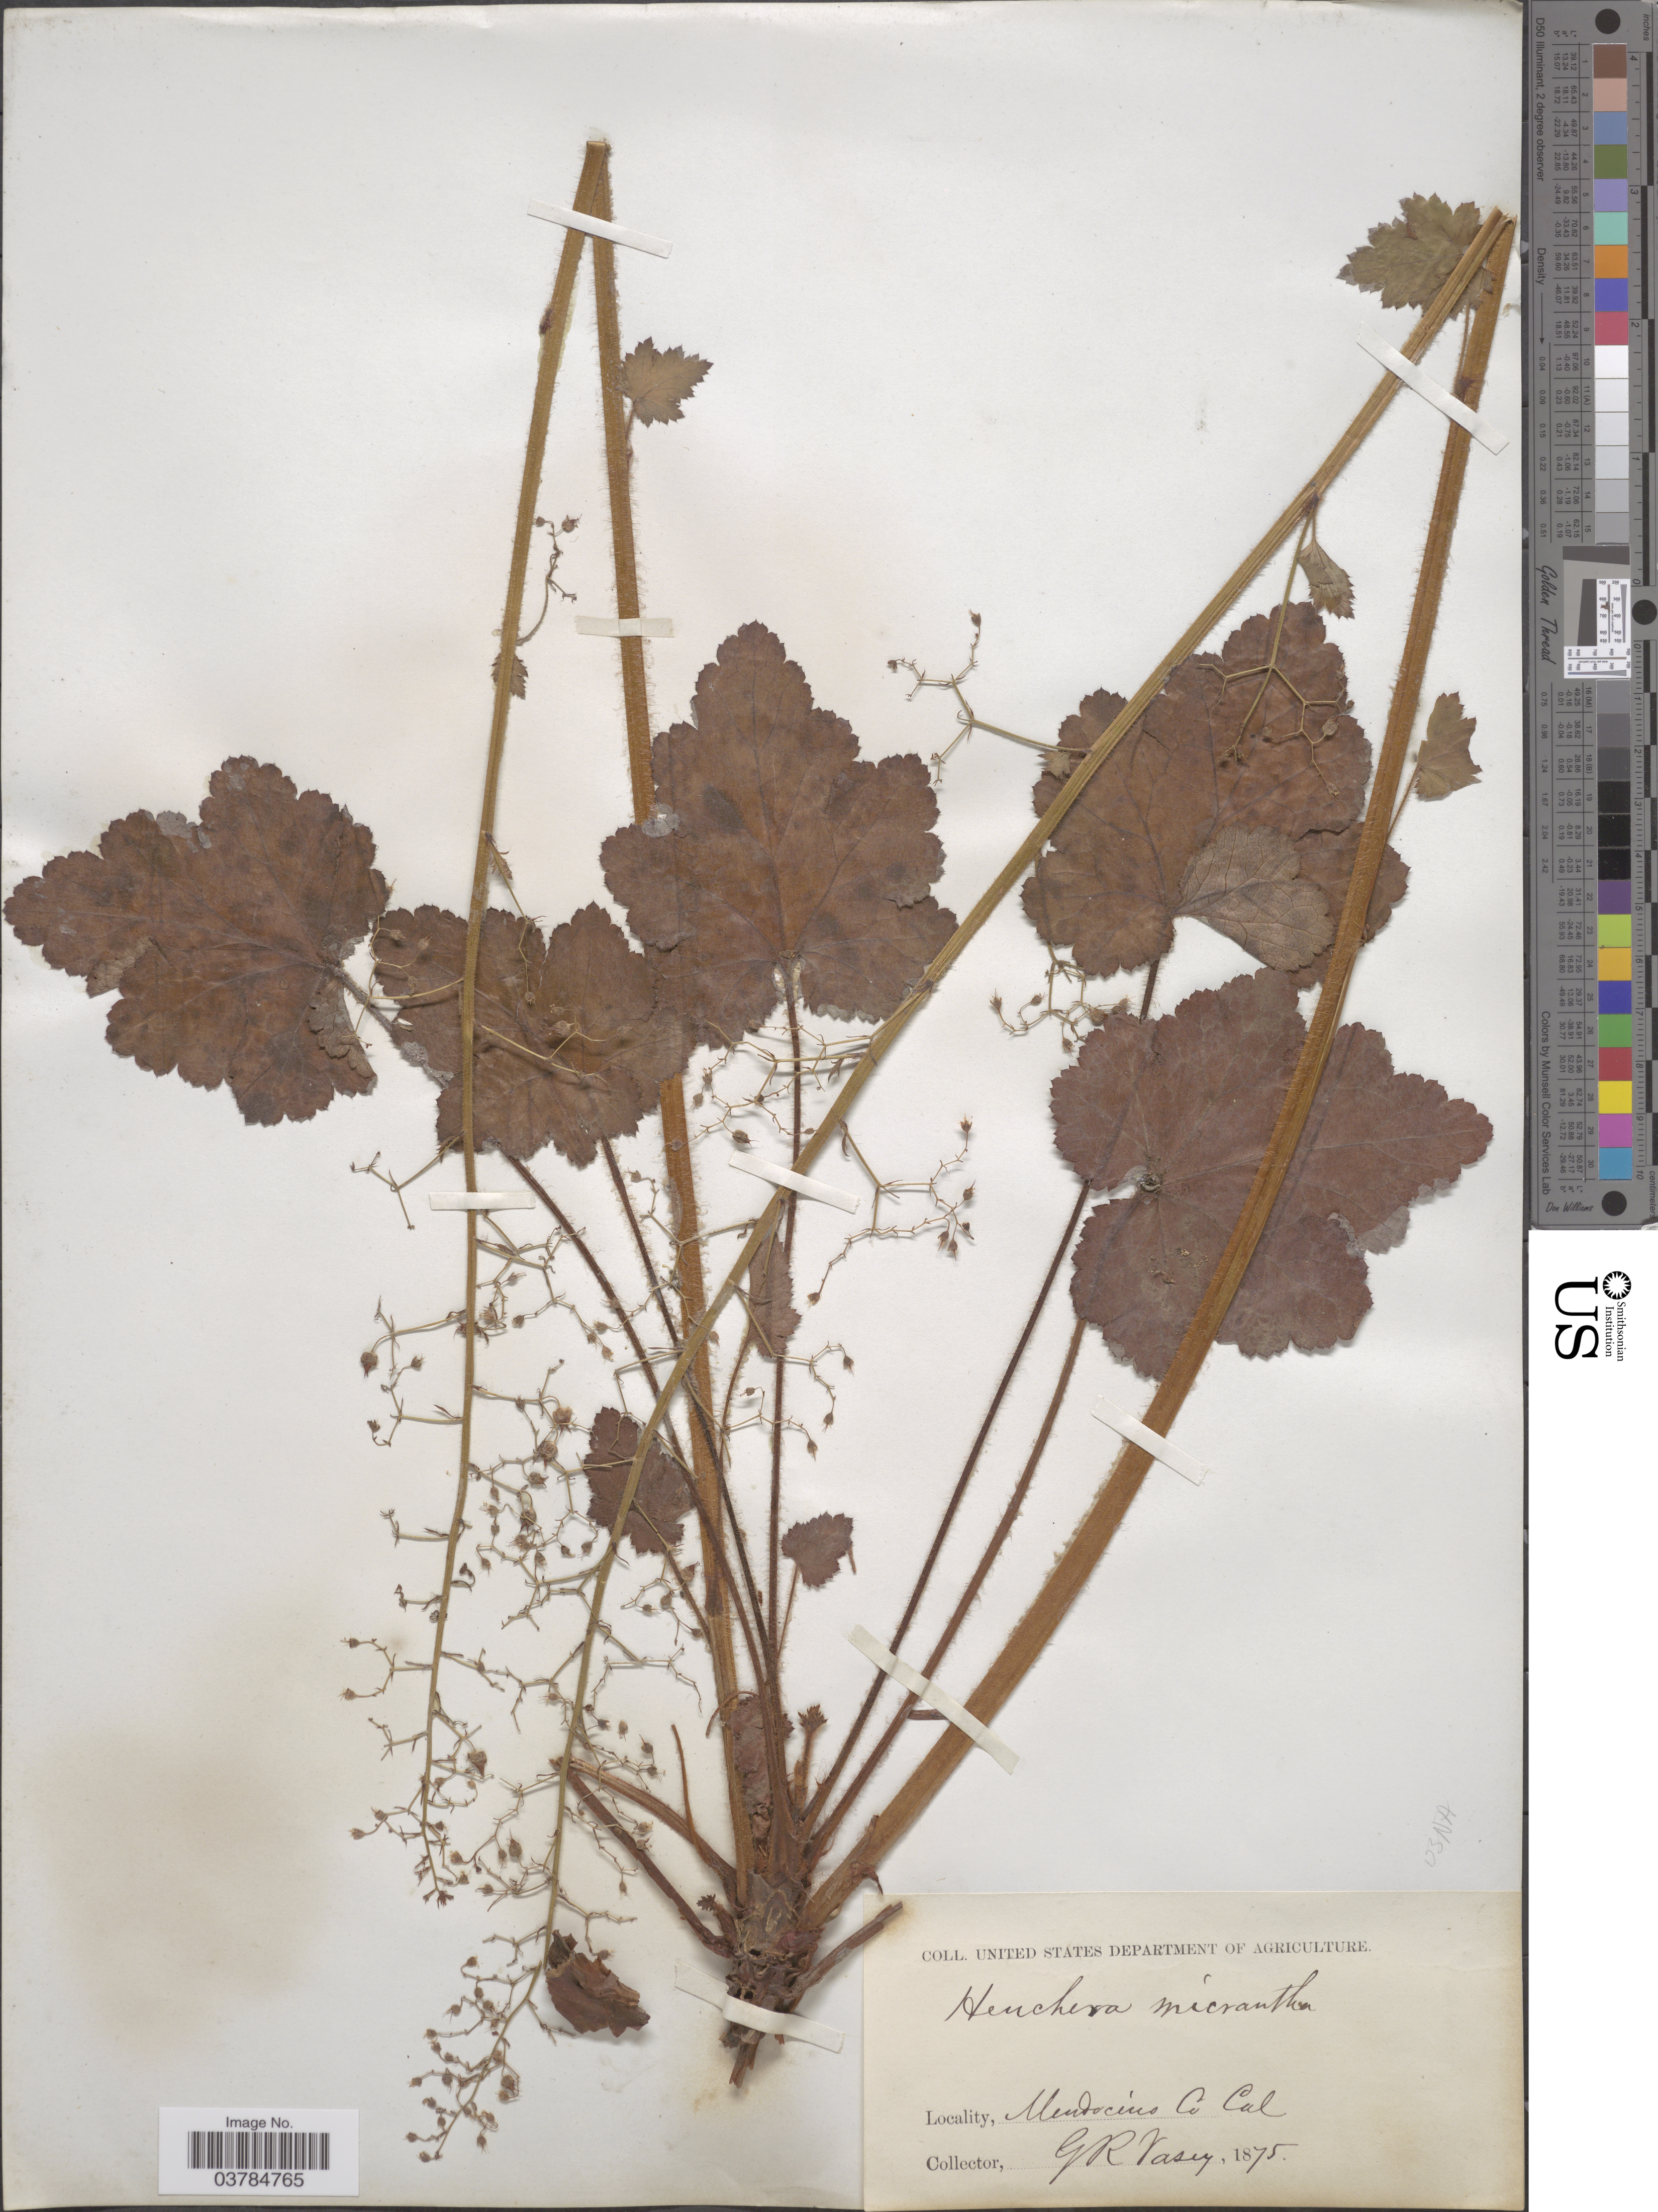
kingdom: Plantae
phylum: Tracheophyta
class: Magnoliopsida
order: Saxifragales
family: Saxifragaceae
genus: Heuchera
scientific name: Heuchera micrantha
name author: Douglas ex Lindl.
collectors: G. R. Vasey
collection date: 1875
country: United States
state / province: California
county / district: Mendocino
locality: Mendocino Co.